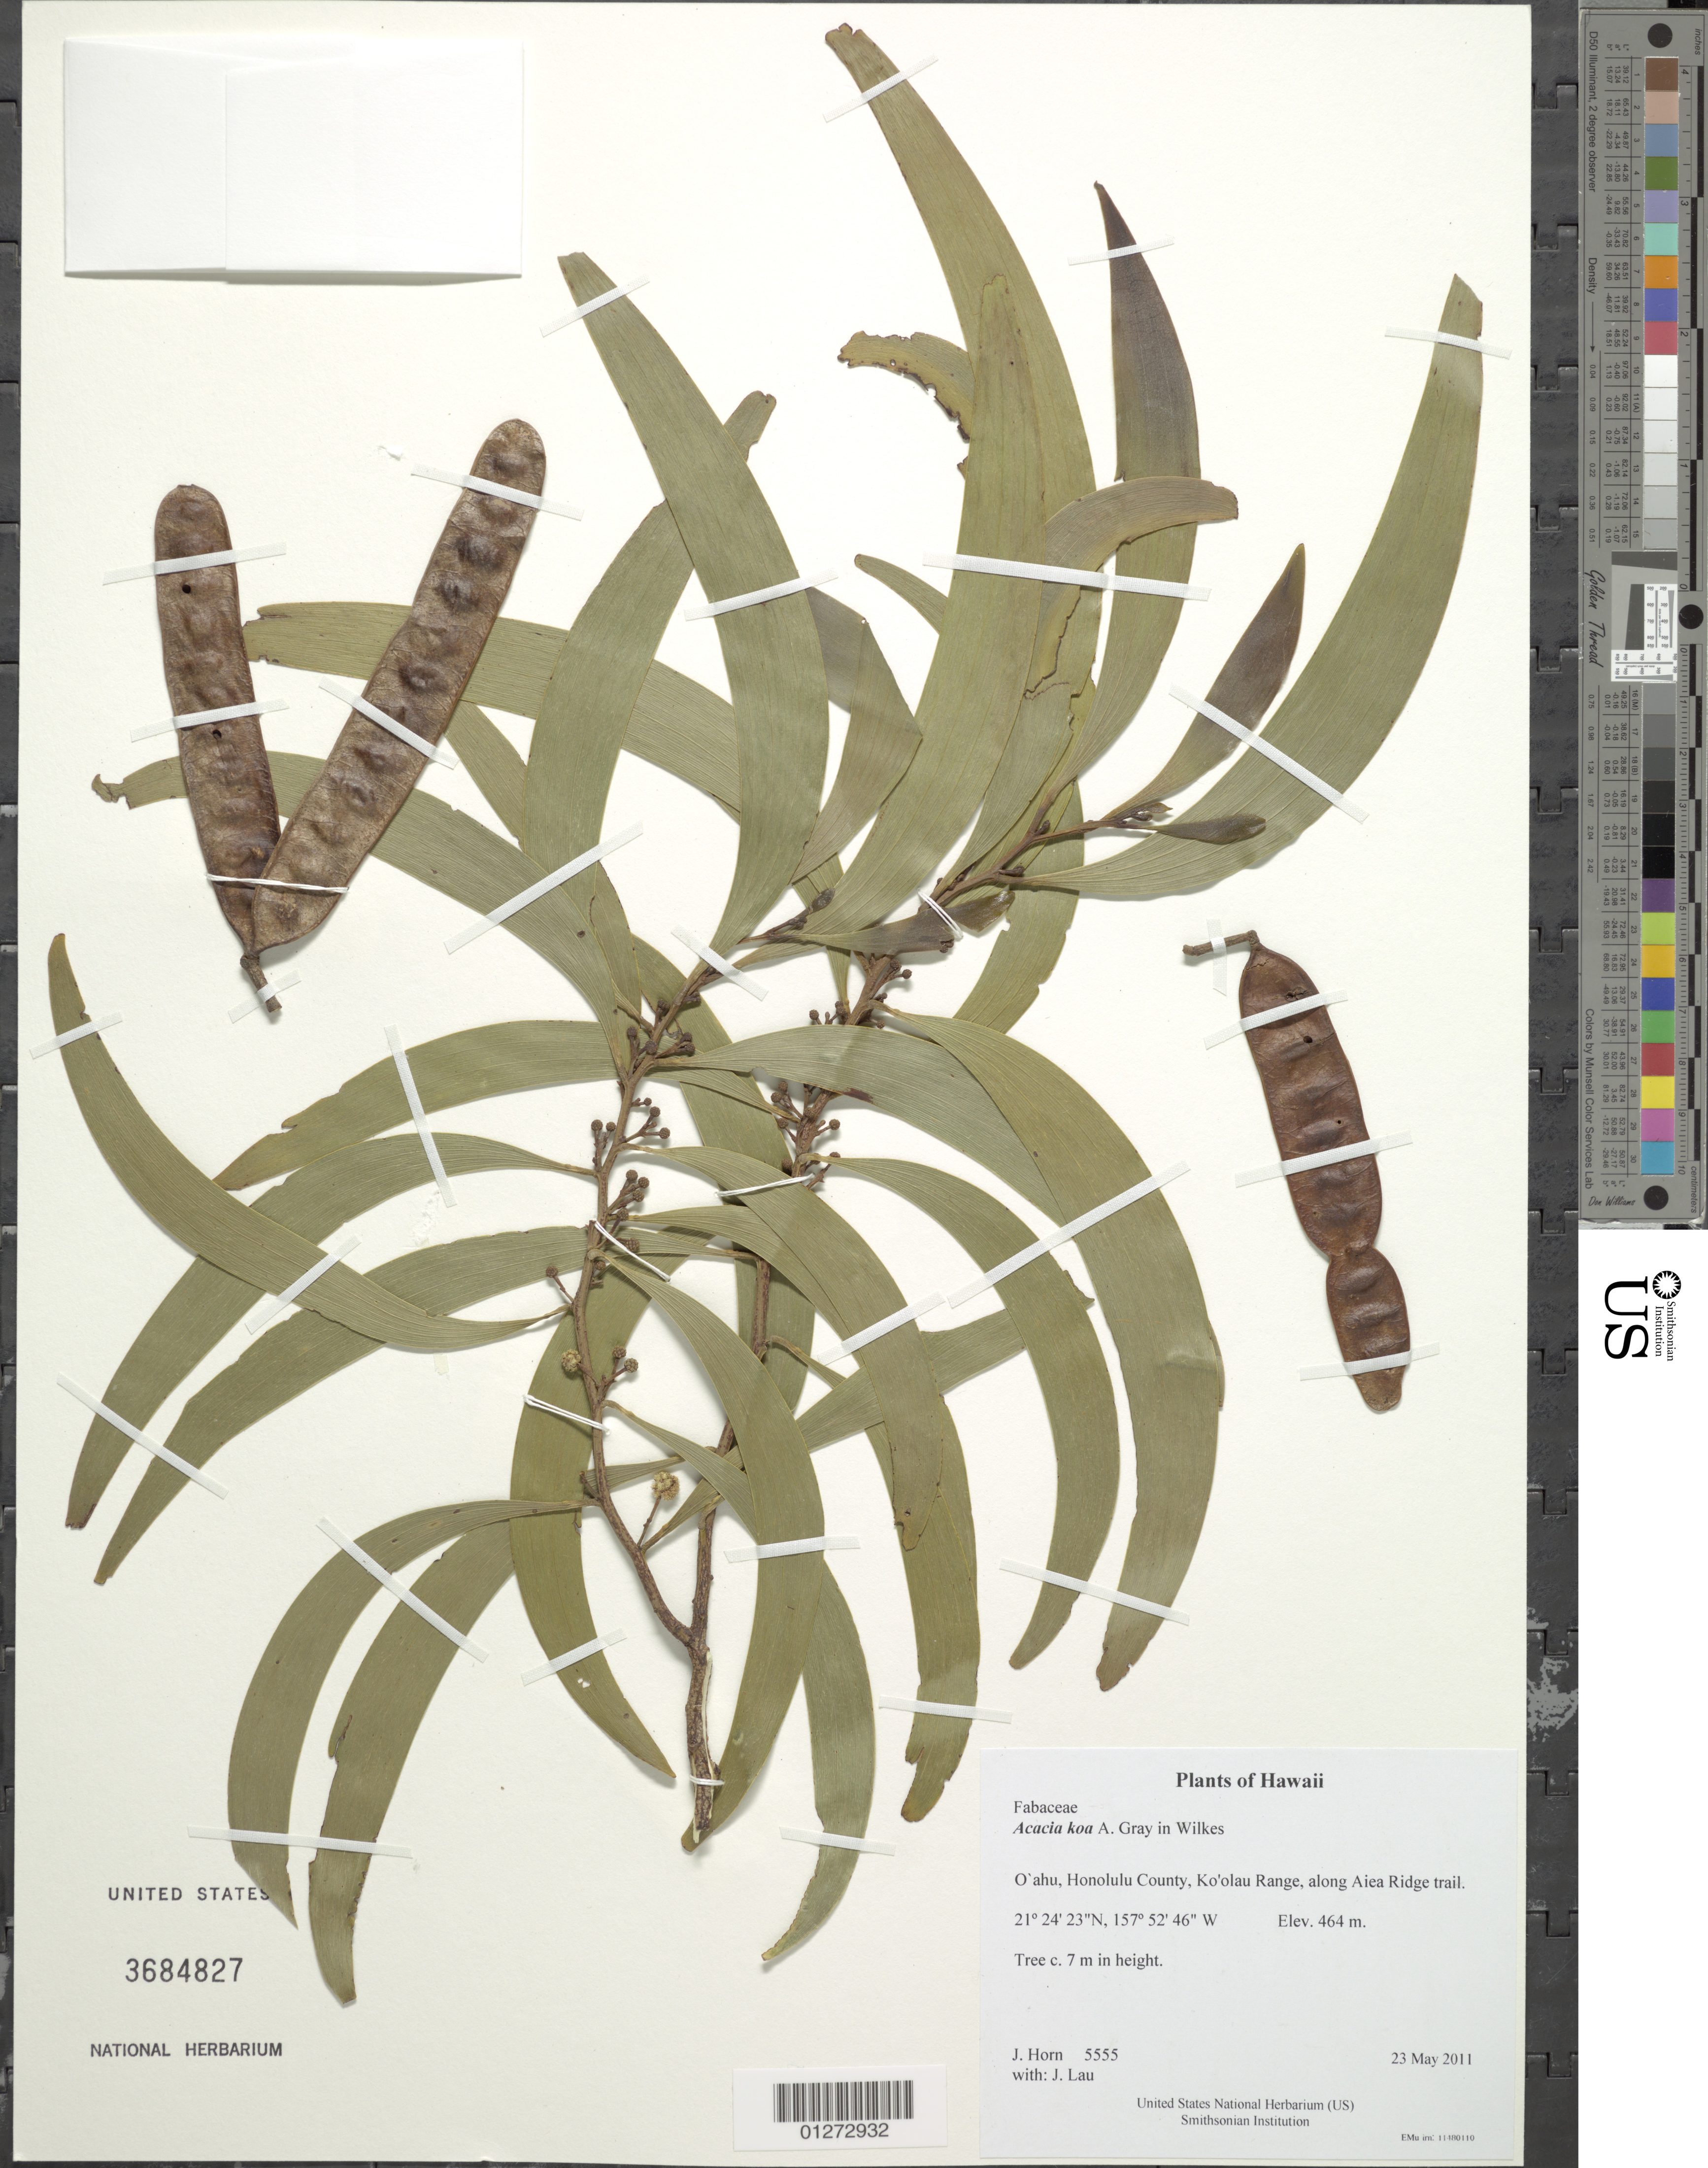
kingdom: Plantae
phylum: Tracheophyta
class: Magnoliopsida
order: Fabales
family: Fabaceae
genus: Acacia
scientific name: Acacia koa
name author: A. Gray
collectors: J. Horn & J. Lau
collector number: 5555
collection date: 2011-05-23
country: United States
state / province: Hawaii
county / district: Honolulu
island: Oahu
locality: Ko'olau Range, along Aiea Ridge trail.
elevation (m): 464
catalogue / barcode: US 3684827